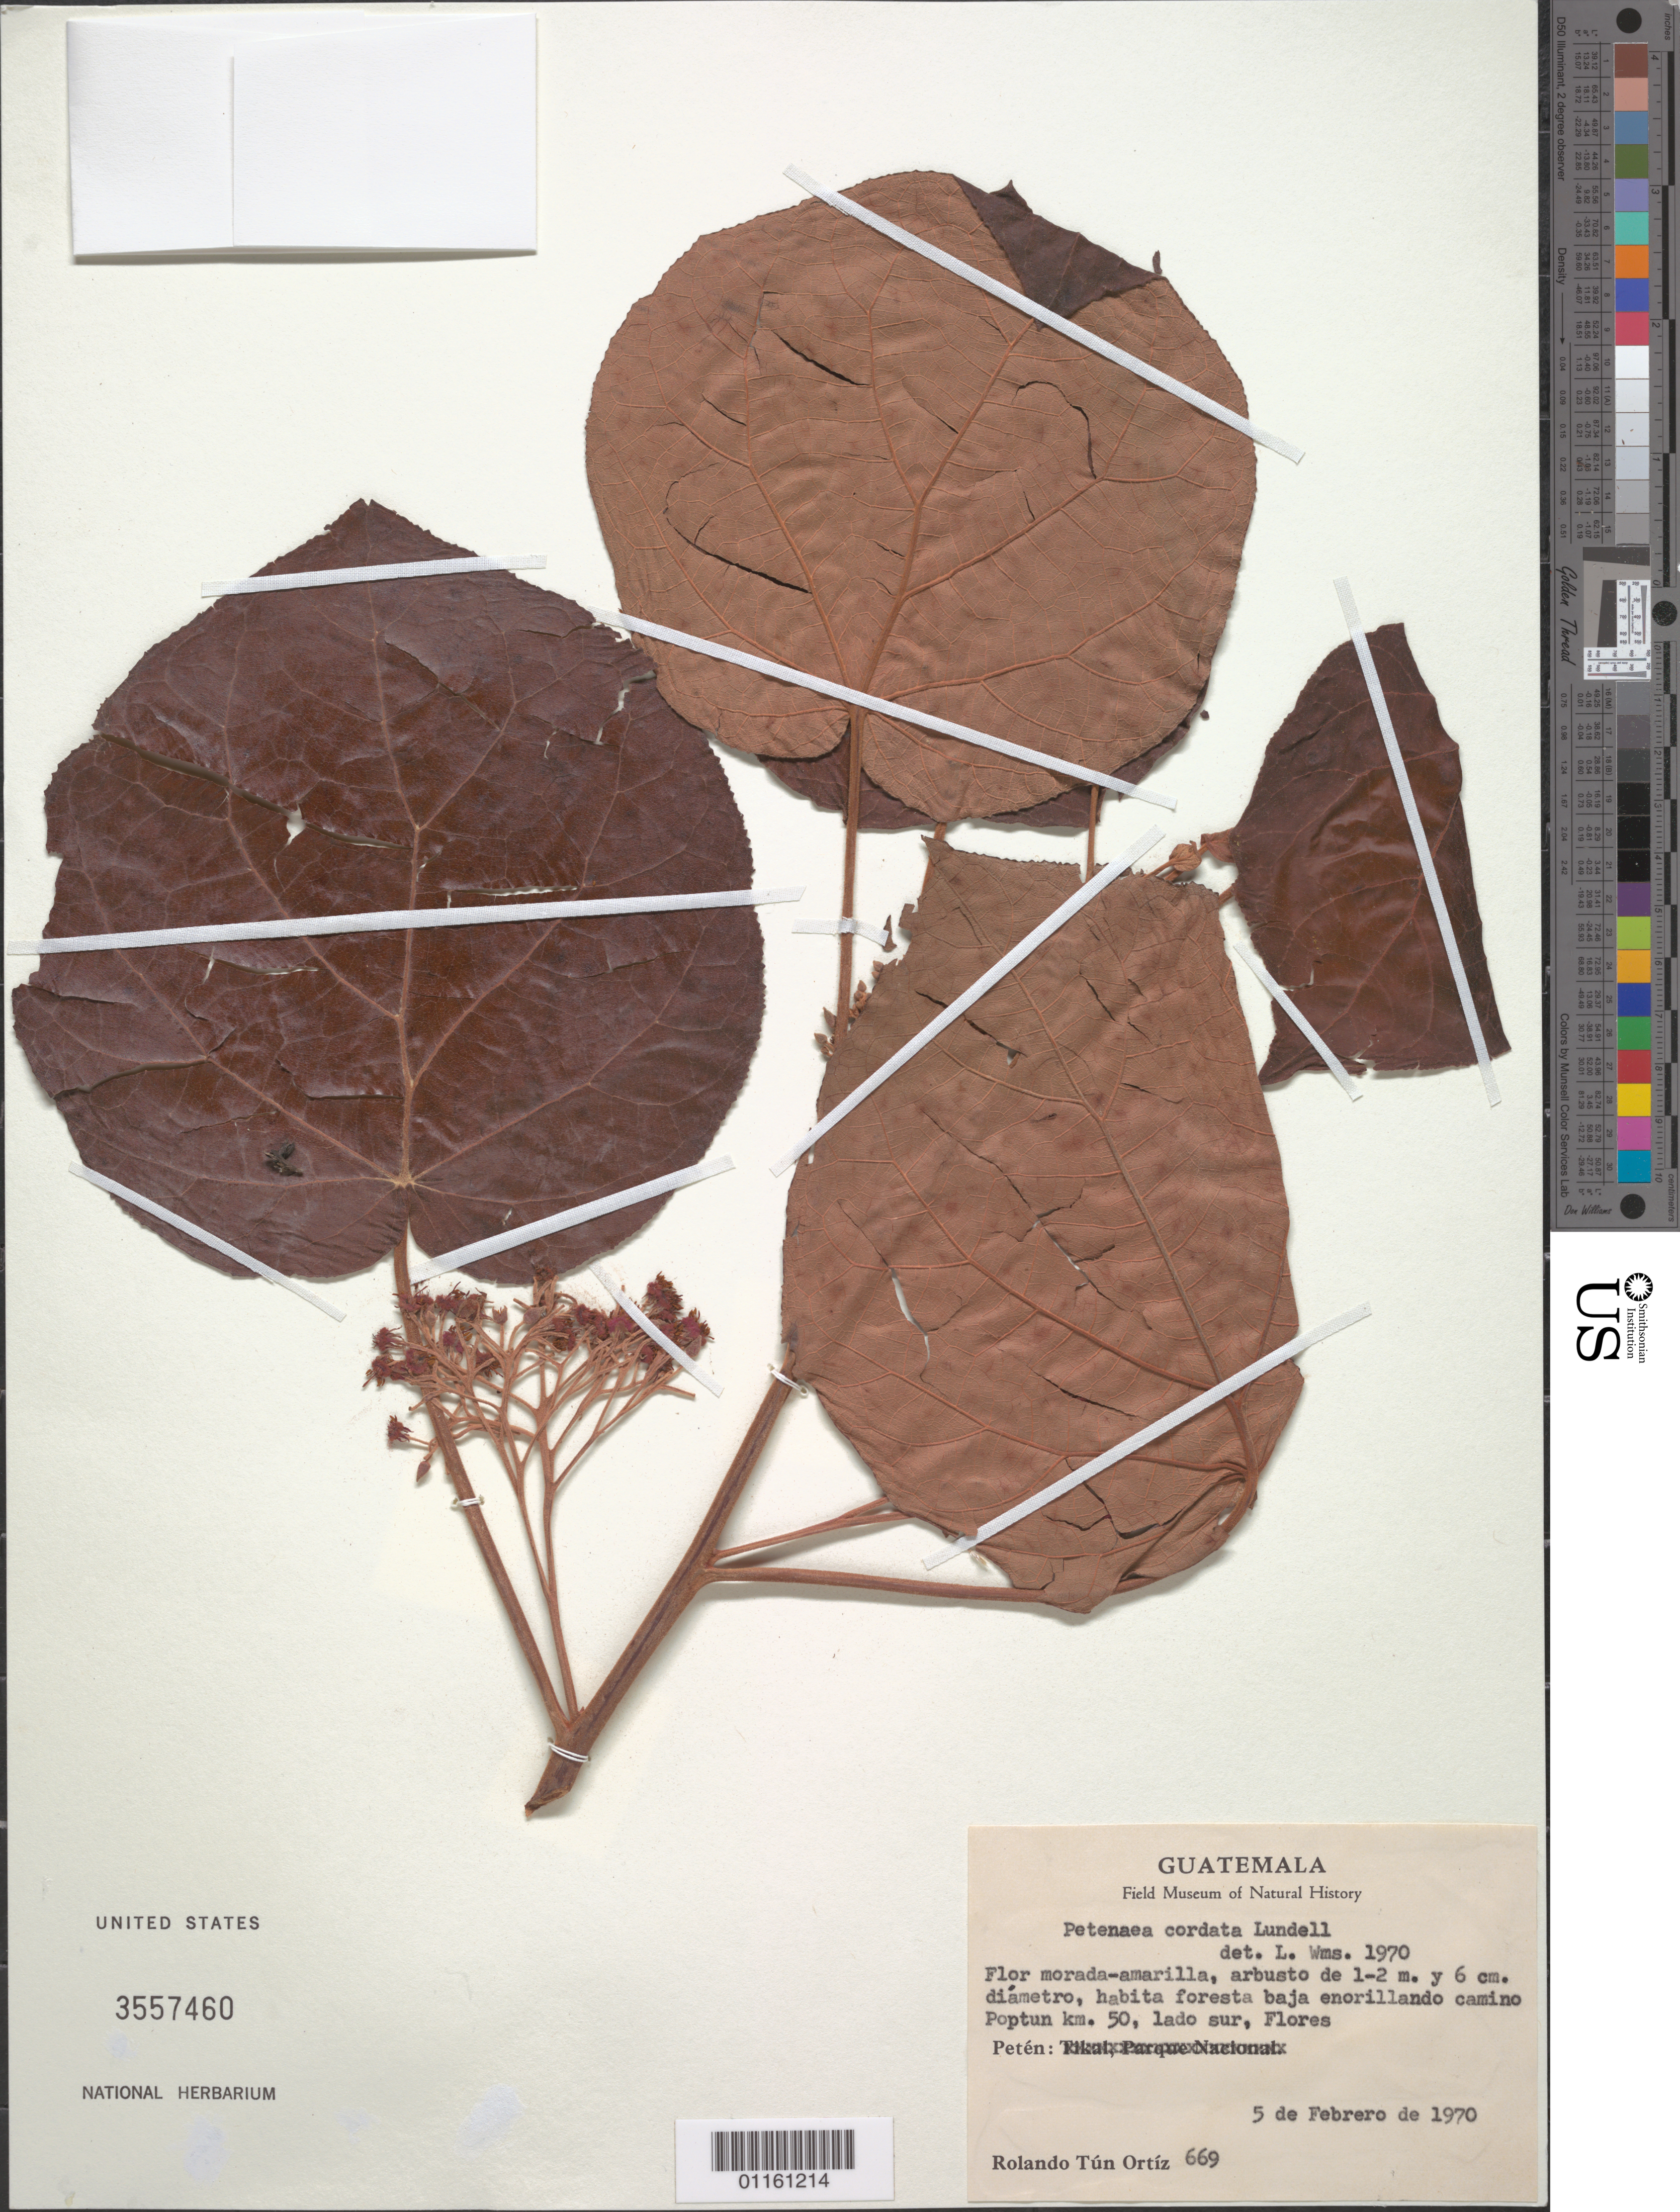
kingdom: Plantae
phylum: Tracheophyta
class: Magnoliopsida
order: Huerteales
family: Petenaeaceae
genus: Petenaea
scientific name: Petenaea cordata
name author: Lundell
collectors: R. Tún Ortíz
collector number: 669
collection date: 1970-02-05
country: Guatemala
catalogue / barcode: US 3557460